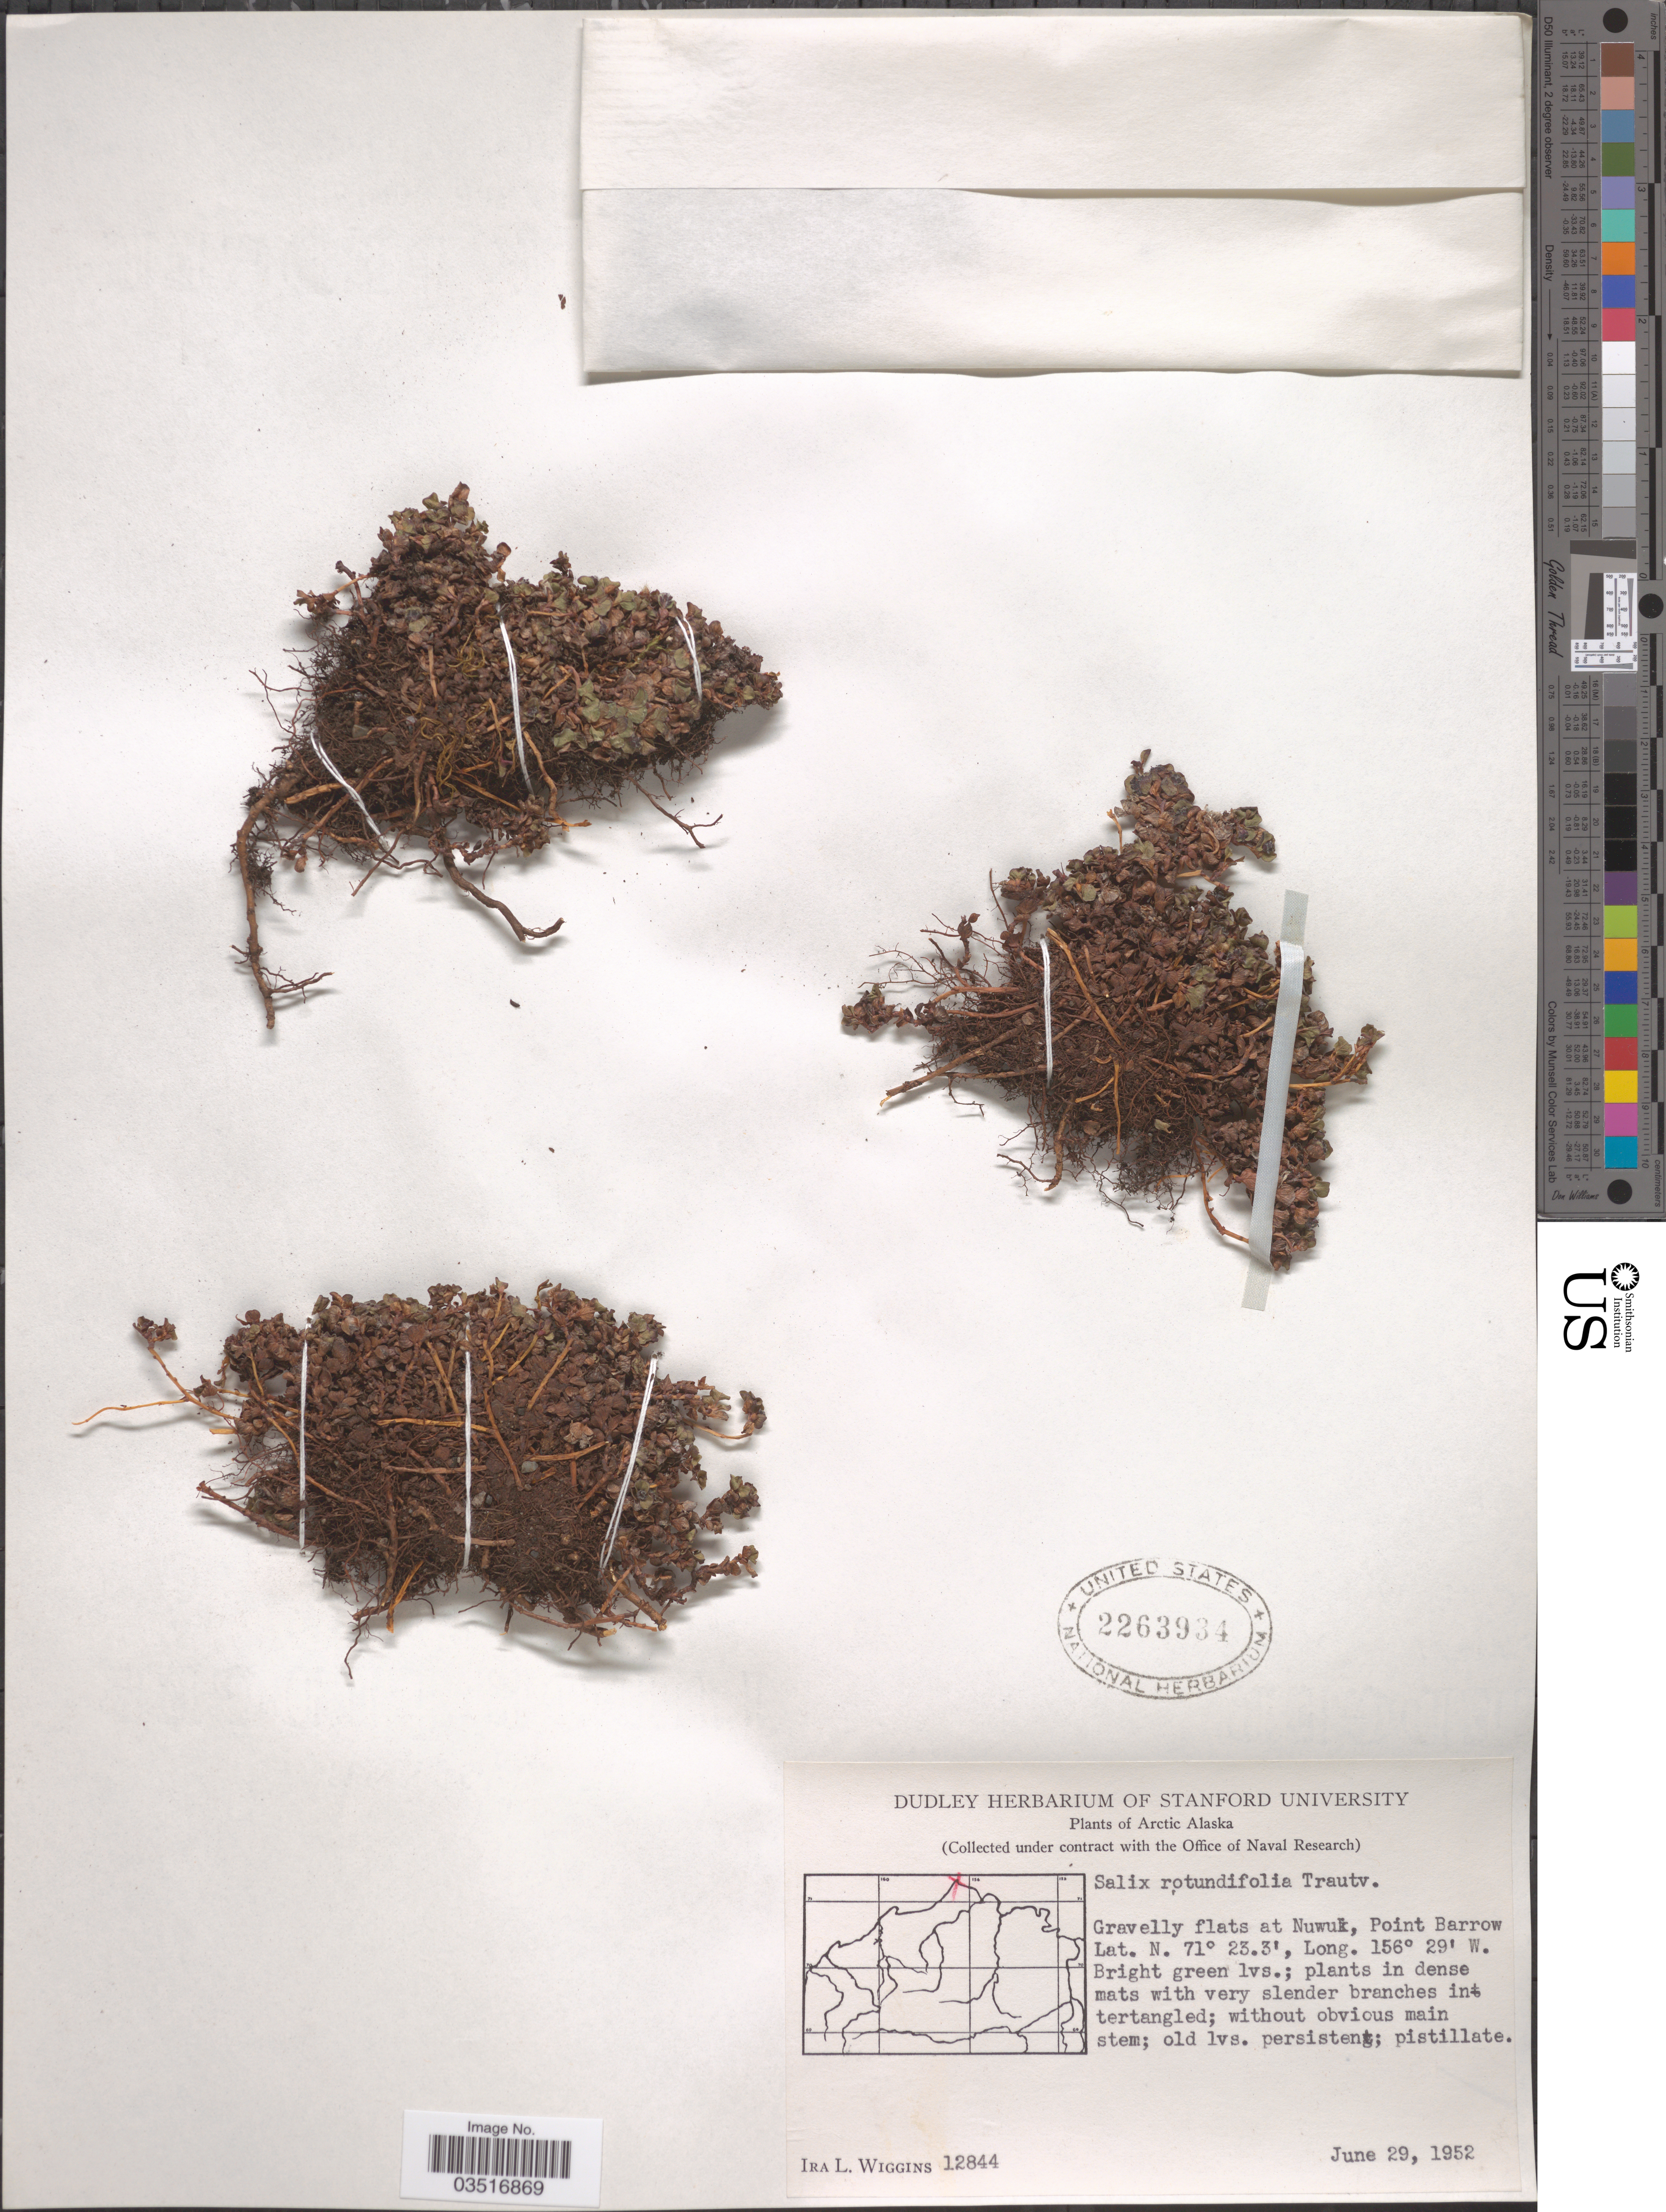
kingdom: Plantae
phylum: Tracheophyta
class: Magnoliopsida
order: Malpighiales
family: Salicaceae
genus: Salix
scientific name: Salix rotundifolia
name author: Trautv.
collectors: I. L. Wiggins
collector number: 12844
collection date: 1952-06-29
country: United States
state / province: Alaska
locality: Arctic Alaska. Gravelly flats at Nuwuk, Point Barrow.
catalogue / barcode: US 2263934